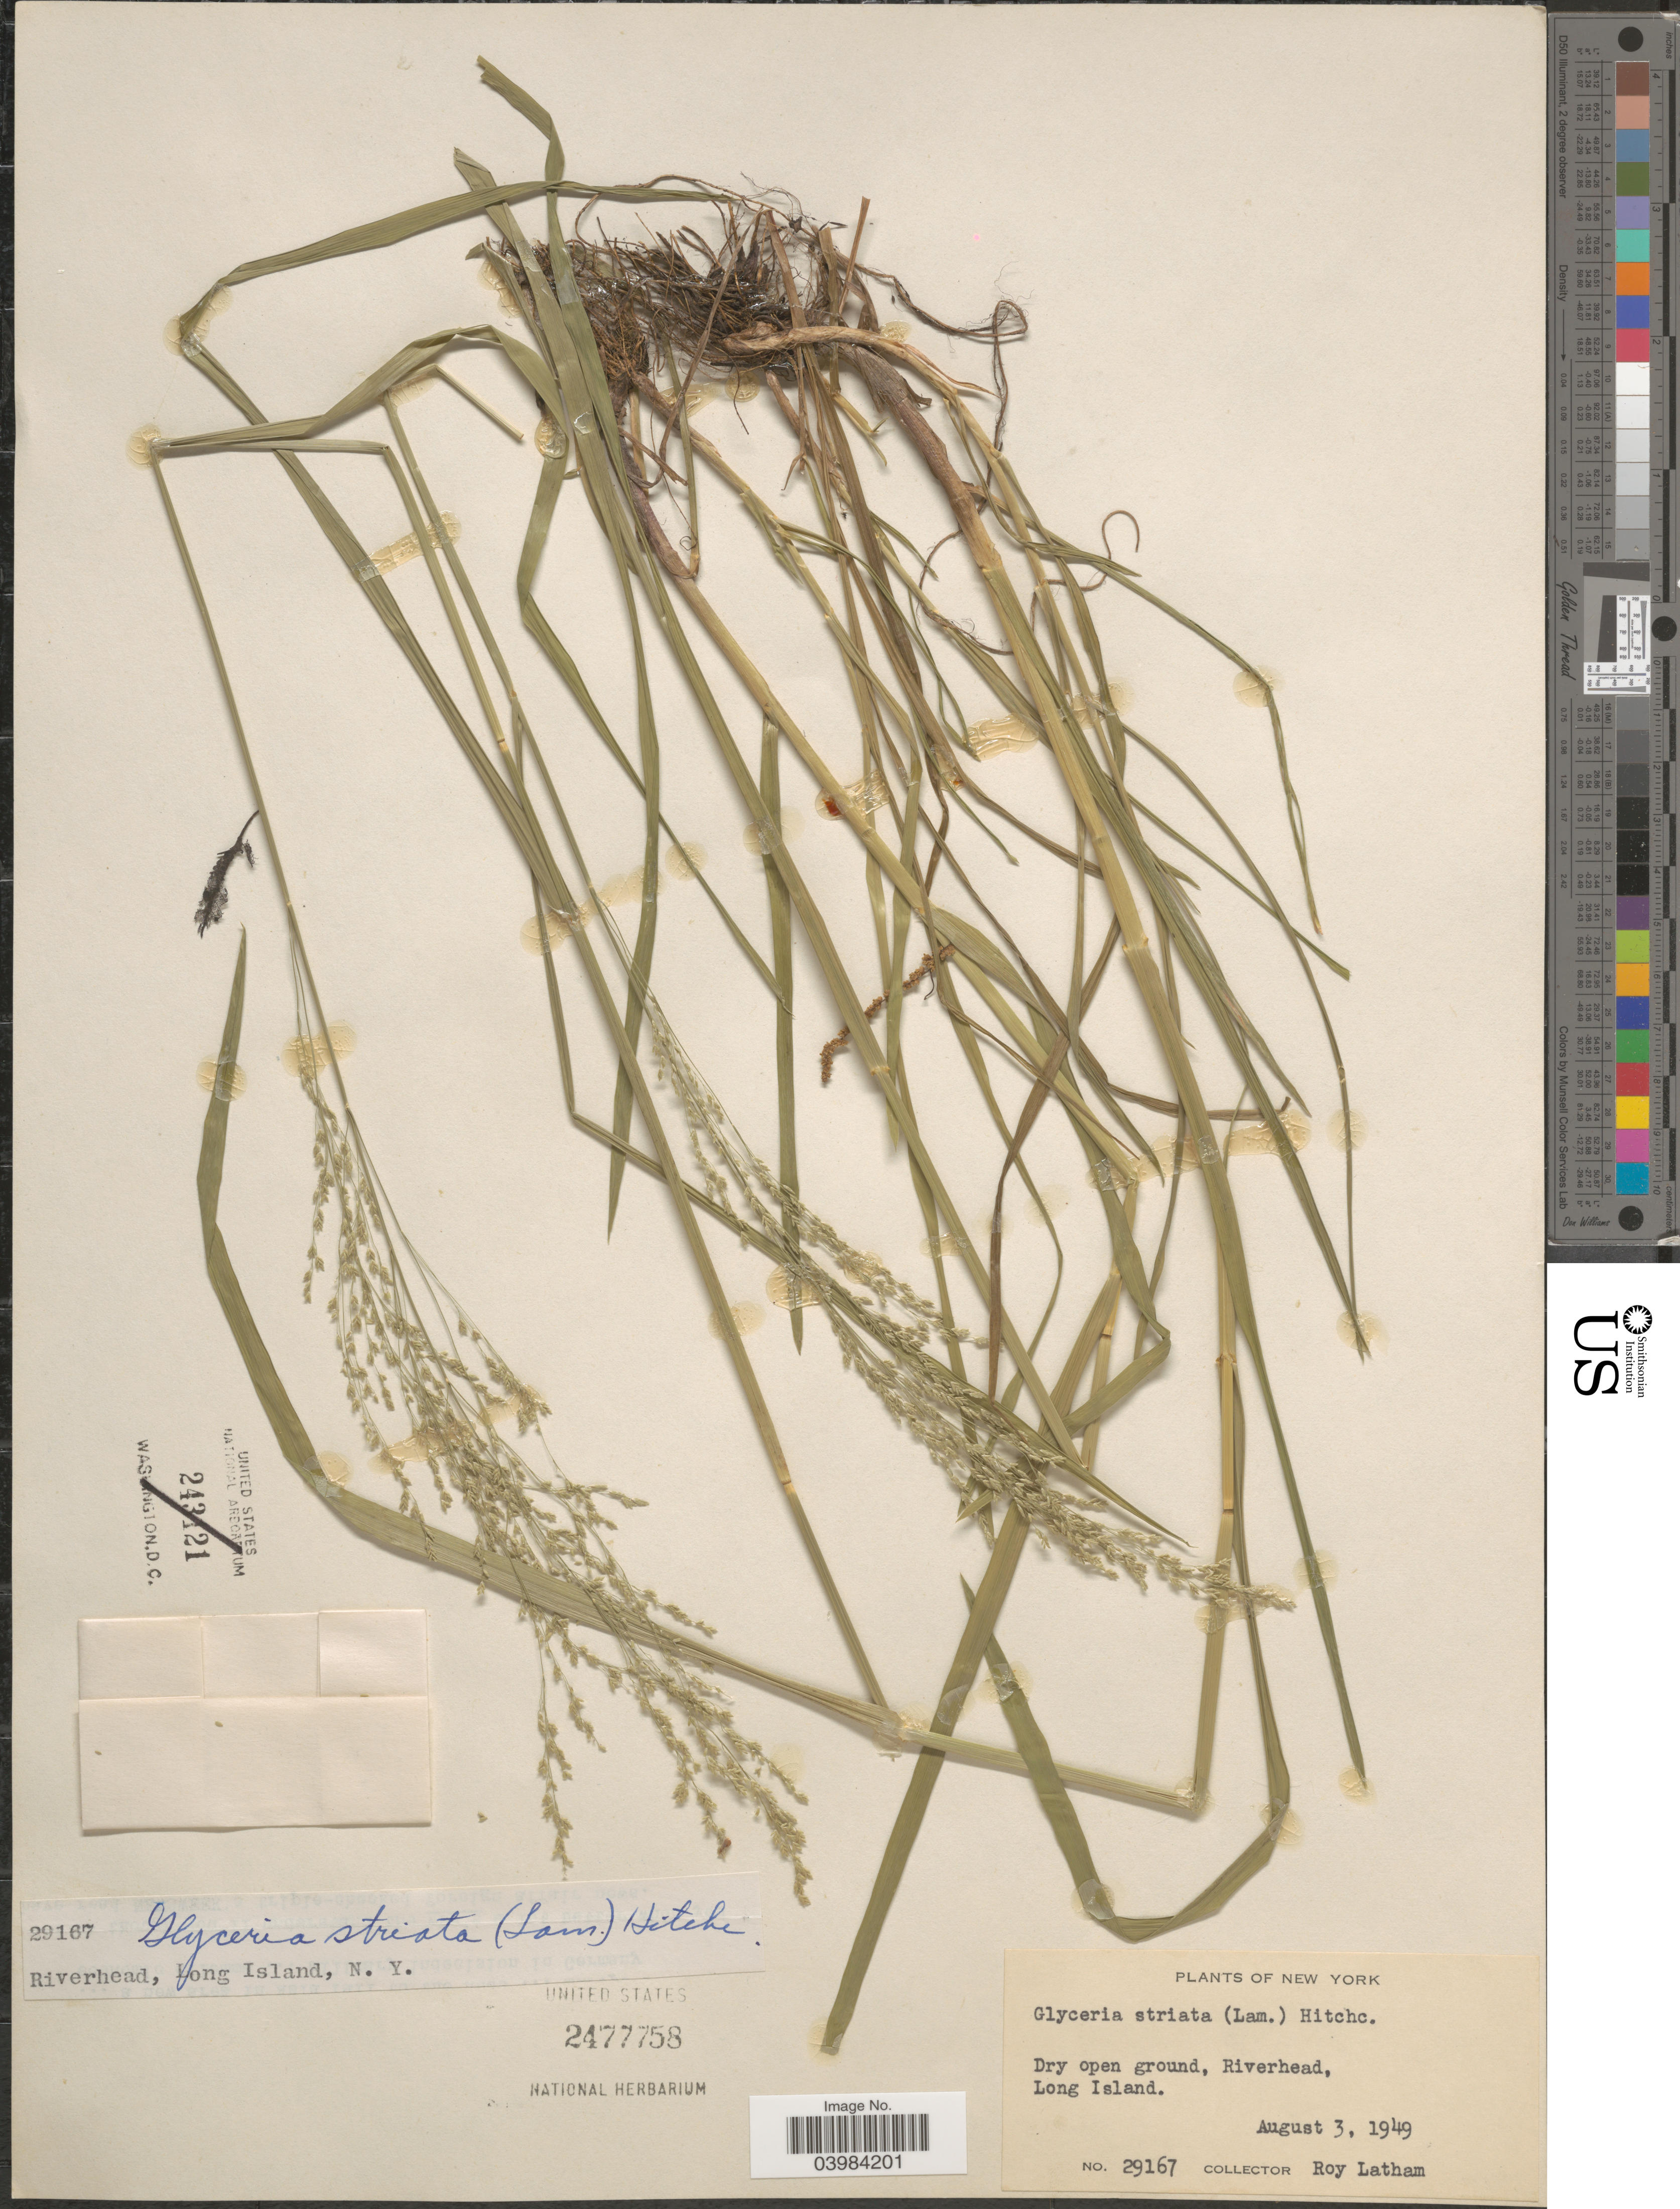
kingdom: Plantae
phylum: Tracheophyta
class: Liliopsida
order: Poales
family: Poaceae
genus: Glyceria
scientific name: Glyceria striata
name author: (Lam.) Hitchc.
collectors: R. Latham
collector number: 29167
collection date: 1949-08-03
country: United States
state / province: New York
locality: Dry open ground, Riverhead, Long Island.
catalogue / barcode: US 2477758